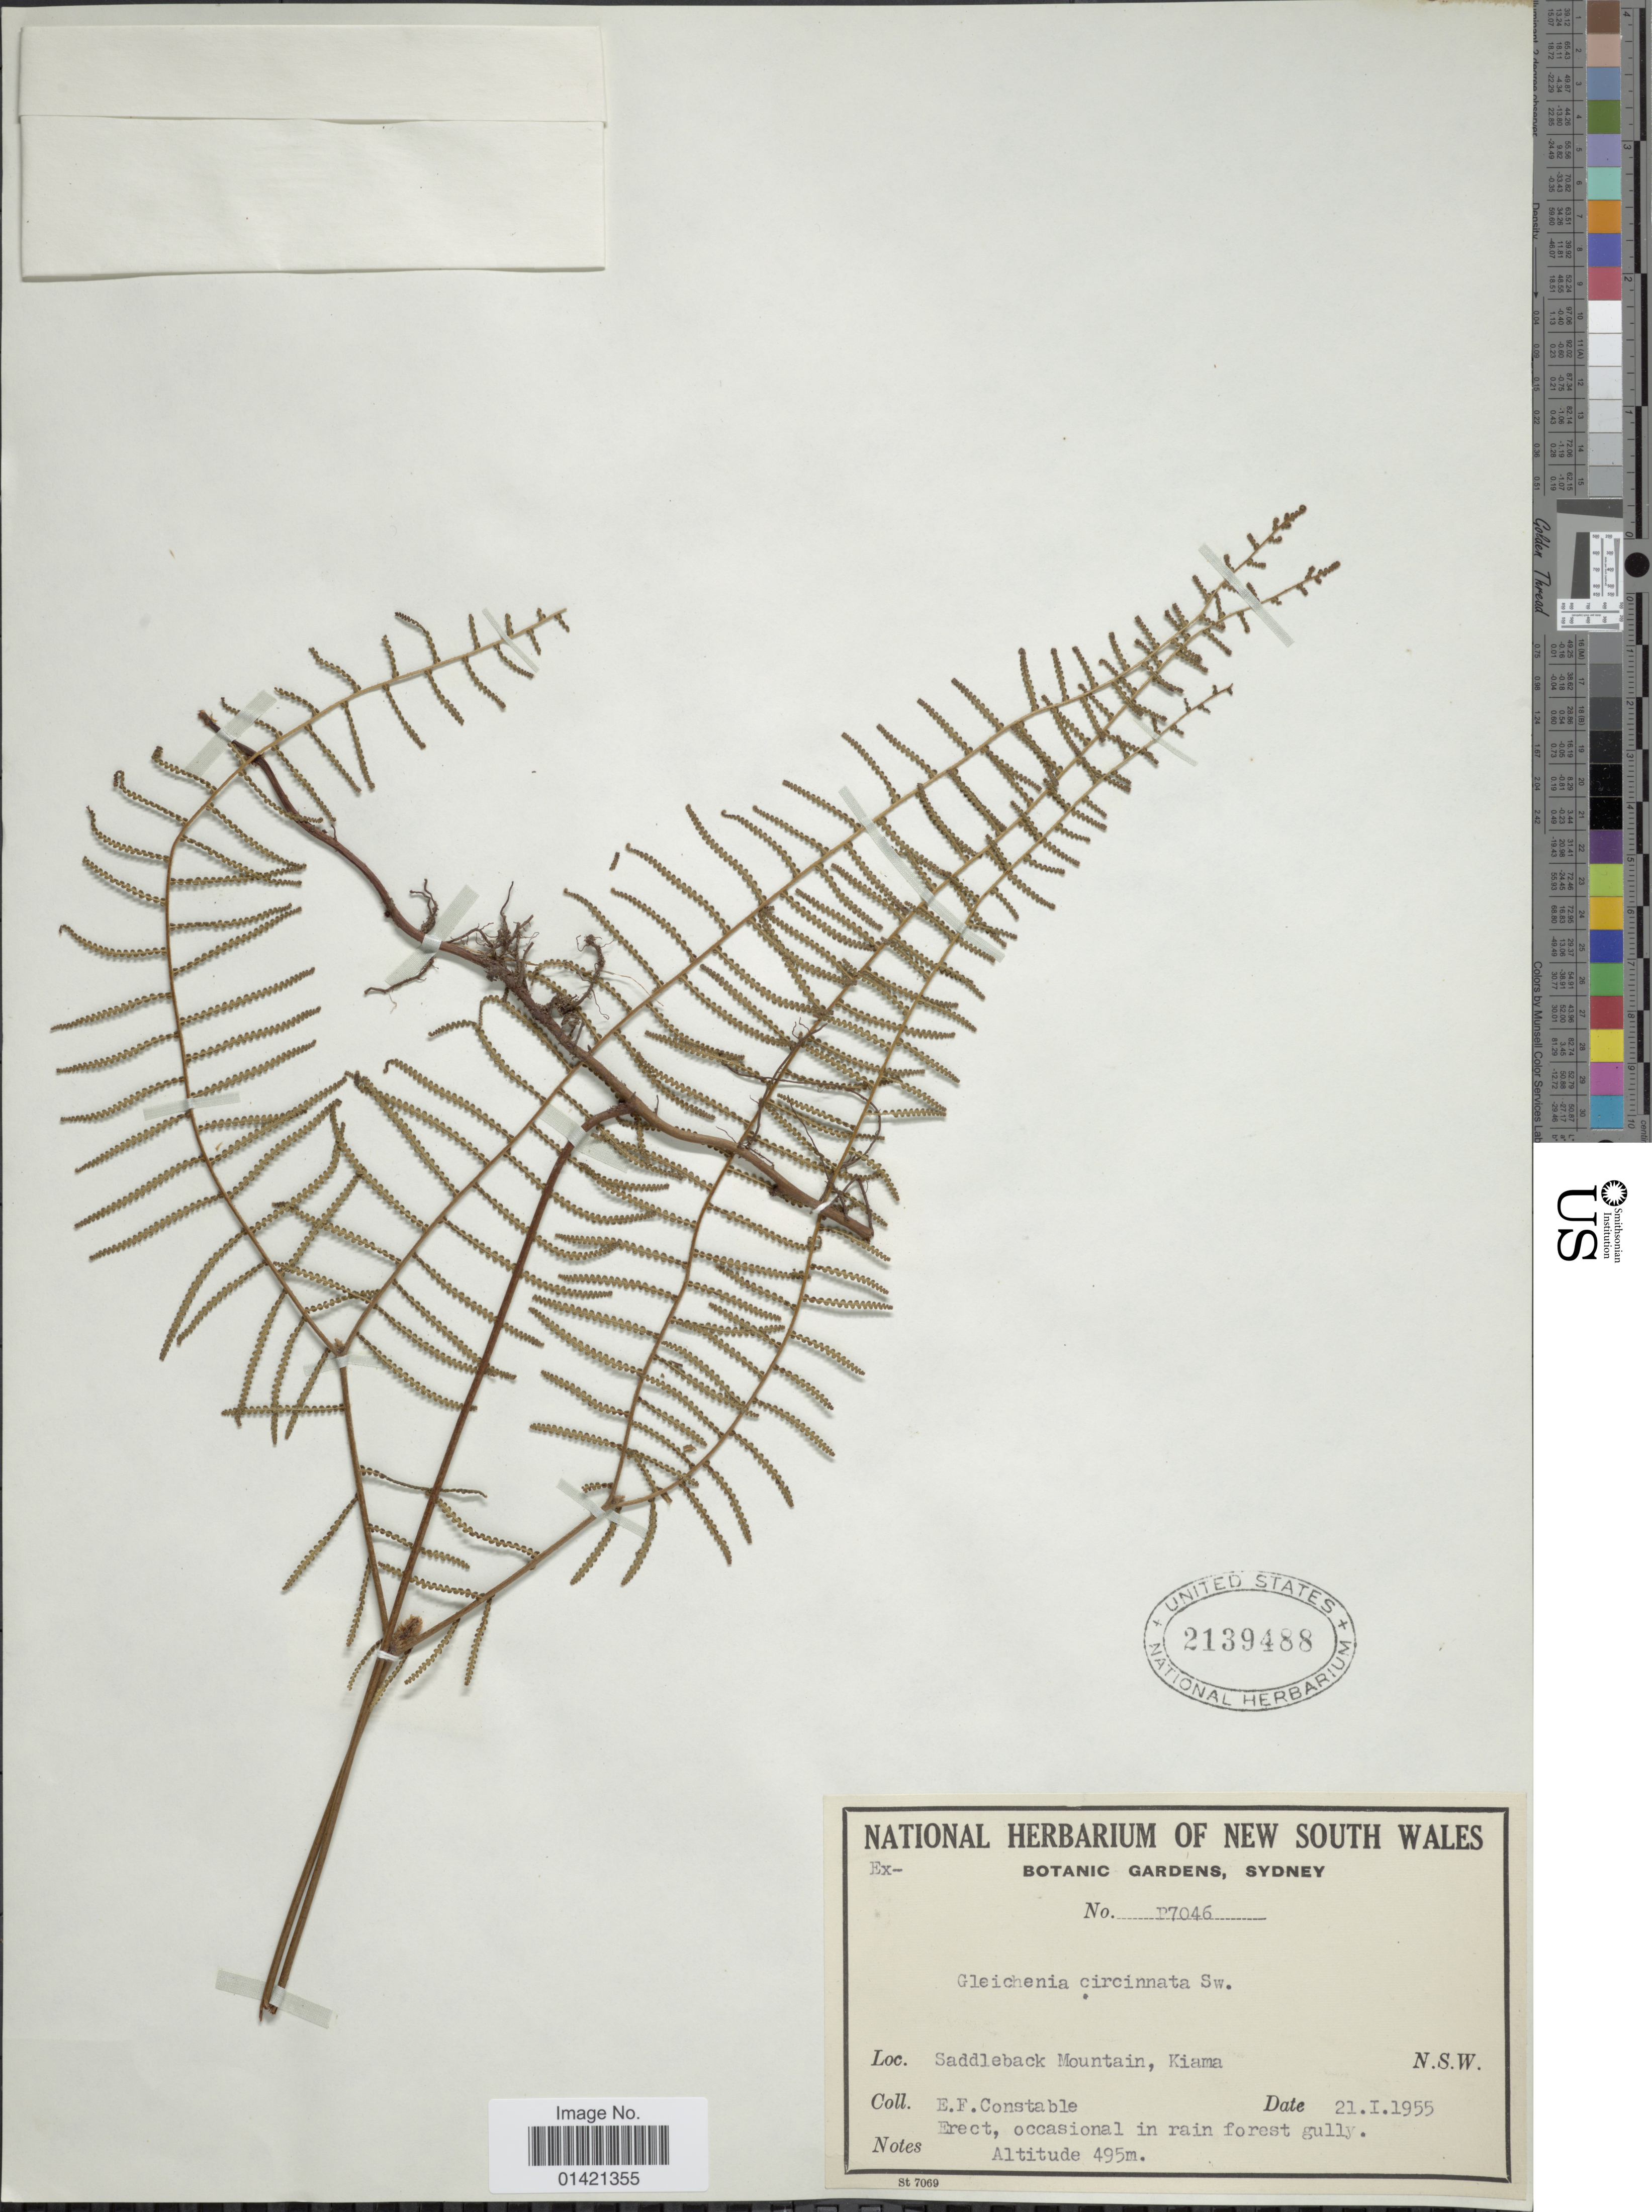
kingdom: Plantae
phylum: Tracheophyta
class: Polypodiopsida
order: Gleicheniales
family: Gleicheniaceae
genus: Gleichenia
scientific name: Gleichenia dicarpa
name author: R. Br.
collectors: E. F. Constable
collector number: P7046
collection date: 1955-01-21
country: Australia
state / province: New South Wales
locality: Saddleback Mountain, Kiama. N.S.W.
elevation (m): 495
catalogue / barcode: US 2139488